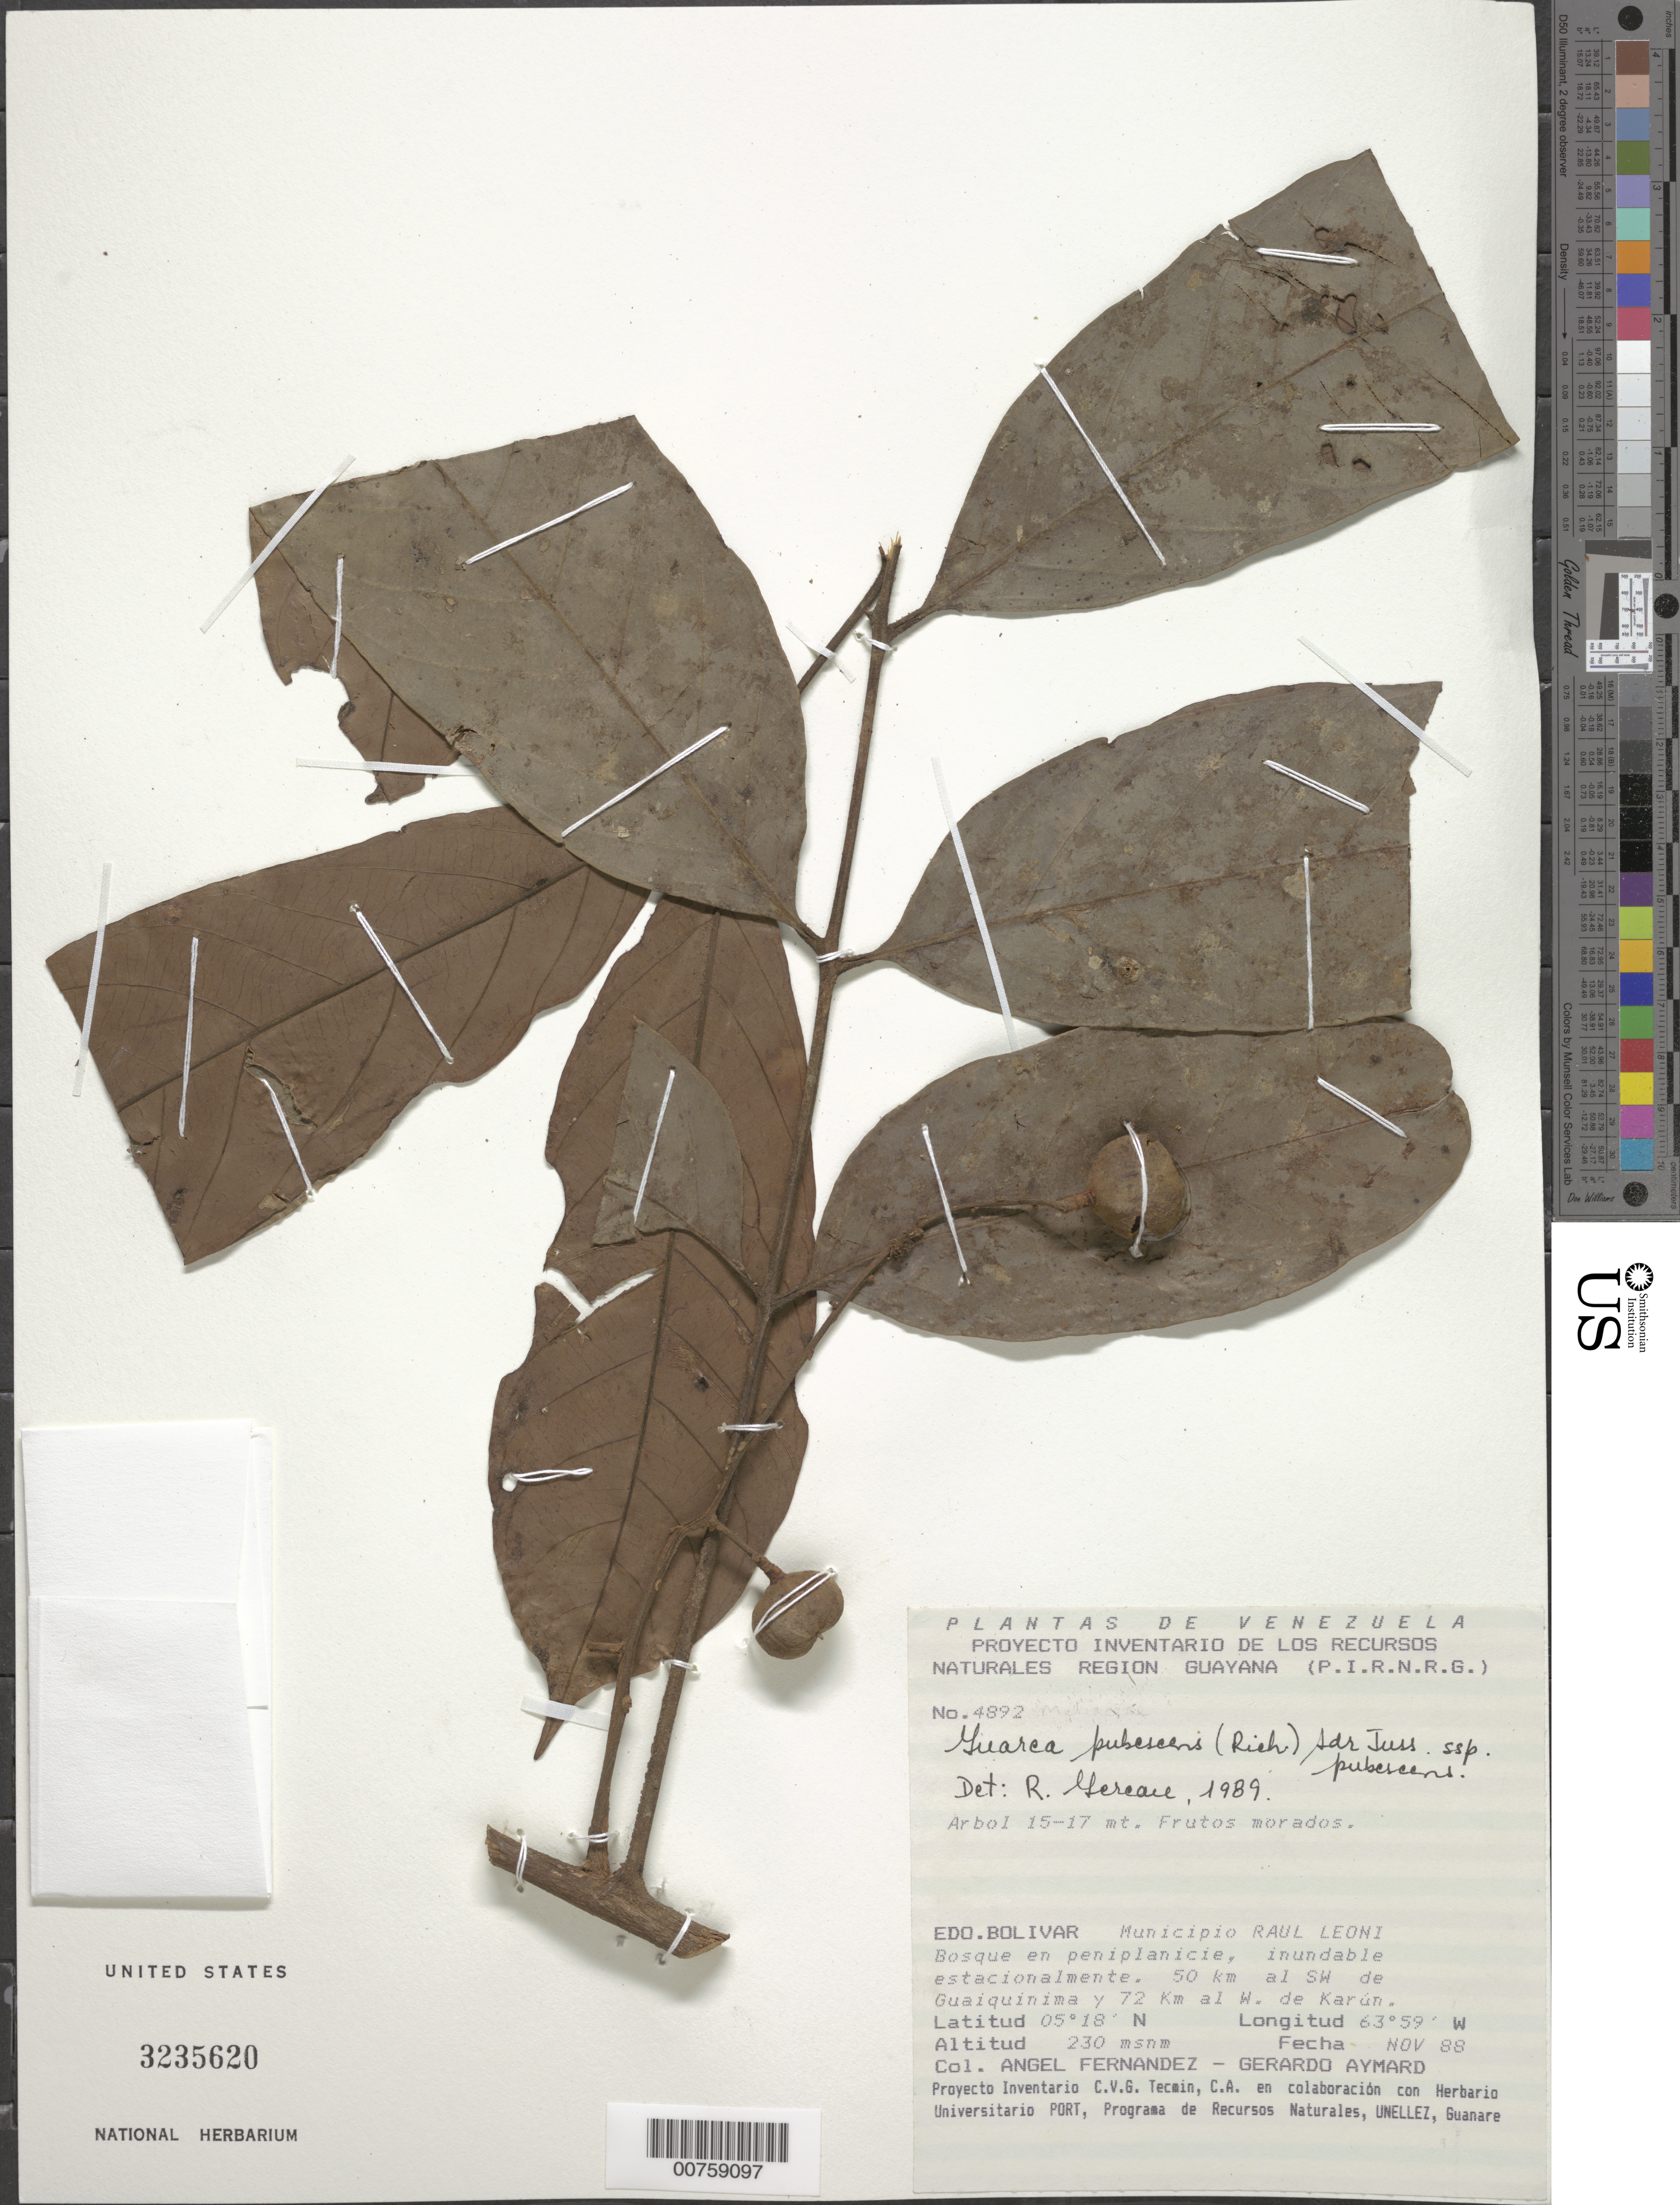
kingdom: Plantae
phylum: Tracheophyta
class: Magnoliopsida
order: Sapindales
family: Meliaceae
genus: Guarea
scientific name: Guarea pubescens subsp. pubescens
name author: (Rich.) A. Juss.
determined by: Gereau, R. E.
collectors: A. Fernández & G. A. Aymard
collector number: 4892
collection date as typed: Nov-88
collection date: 1988-11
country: Venezuela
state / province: Bolívar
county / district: Angostura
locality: Mun. Raúl Leoni [=Angostura], 50 km al SW de Guaiquinima y 72 km al W de Karún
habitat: High plateau forest; seasonally inundated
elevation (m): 230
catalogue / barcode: US 3235620